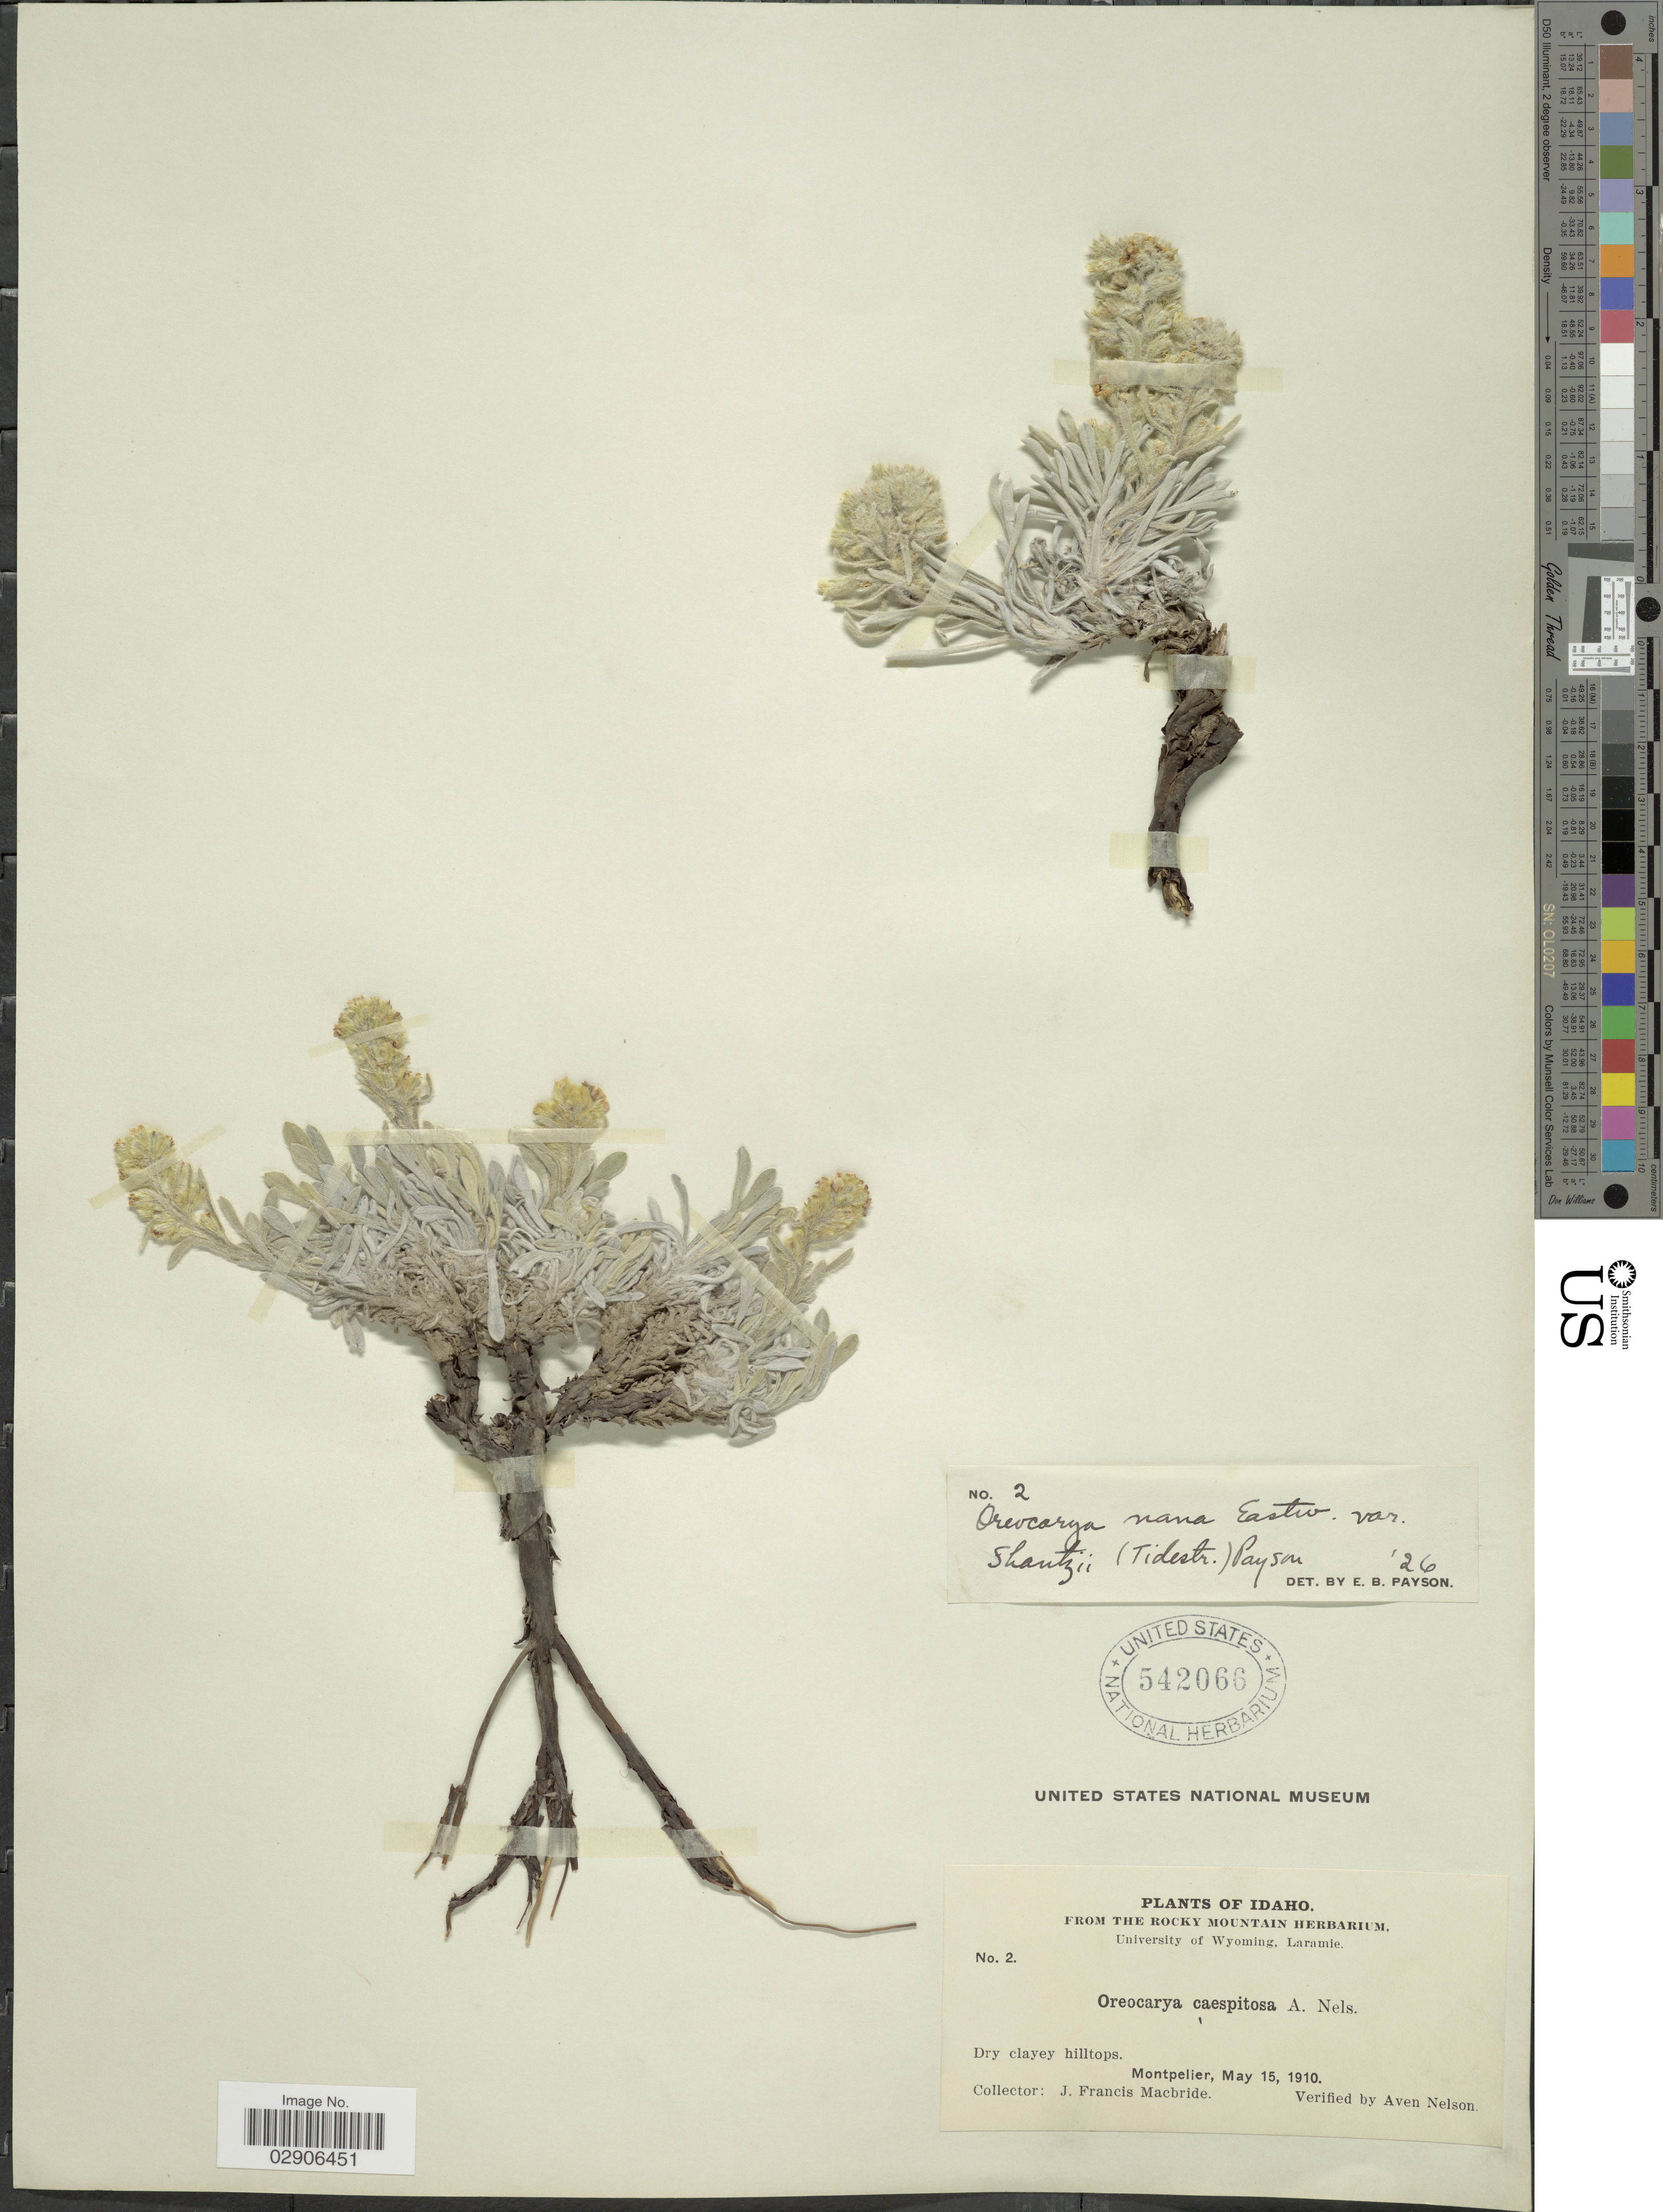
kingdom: Plantae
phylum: Tracheophyta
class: Magnoliopsida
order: Boraginales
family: Boraginaceae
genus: Oreocarya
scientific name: Oreocarya humilis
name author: (A. Gray) Greene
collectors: J. F. Macbride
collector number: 2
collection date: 1910-05-15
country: United States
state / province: Idaho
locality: Montpelier.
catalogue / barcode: US 542066